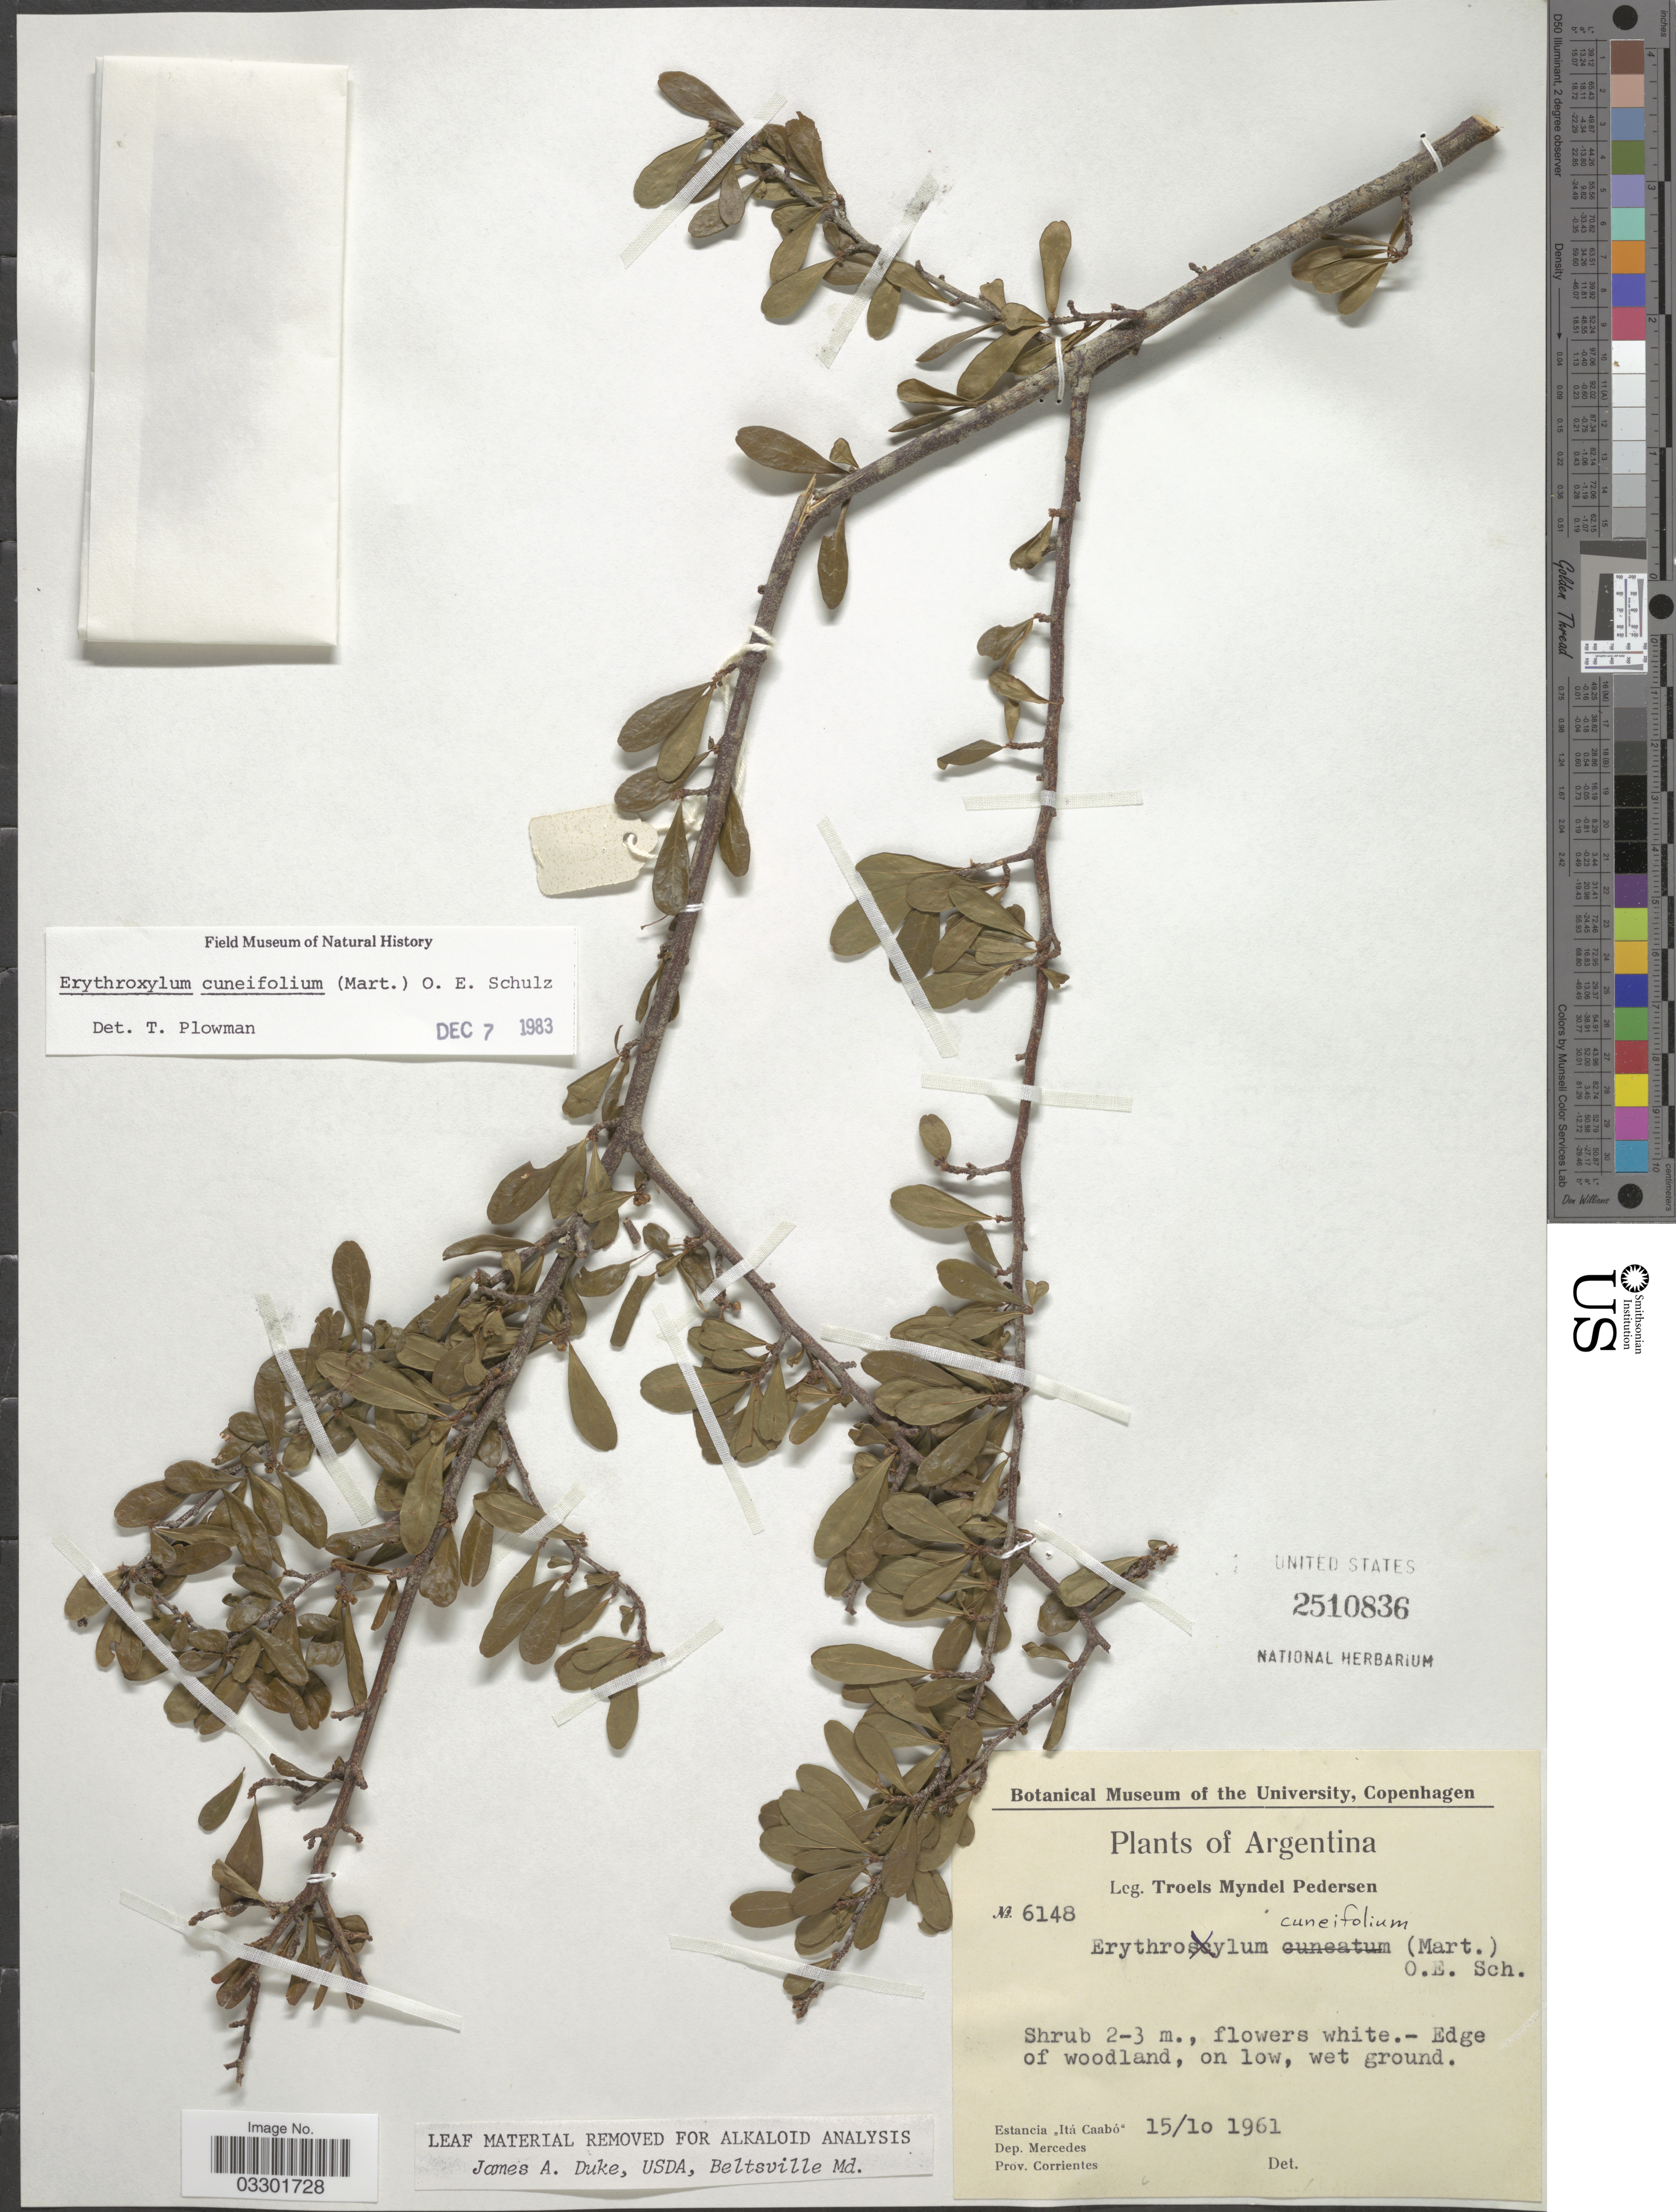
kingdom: Plantae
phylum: Tracheophyta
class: Magnoliopsida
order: Malpighiales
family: Erythroxylaceae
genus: Erythroxylum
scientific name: Erythroxylum cuneifolium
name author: (Mart.) O.E. Schulz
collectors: T. Pederson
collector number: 6148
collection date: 1961-10-15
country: Argentina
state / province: Corrientes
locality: Estancia "Itá Caabo". Dep. Mercedes.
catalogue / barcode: US 2510836